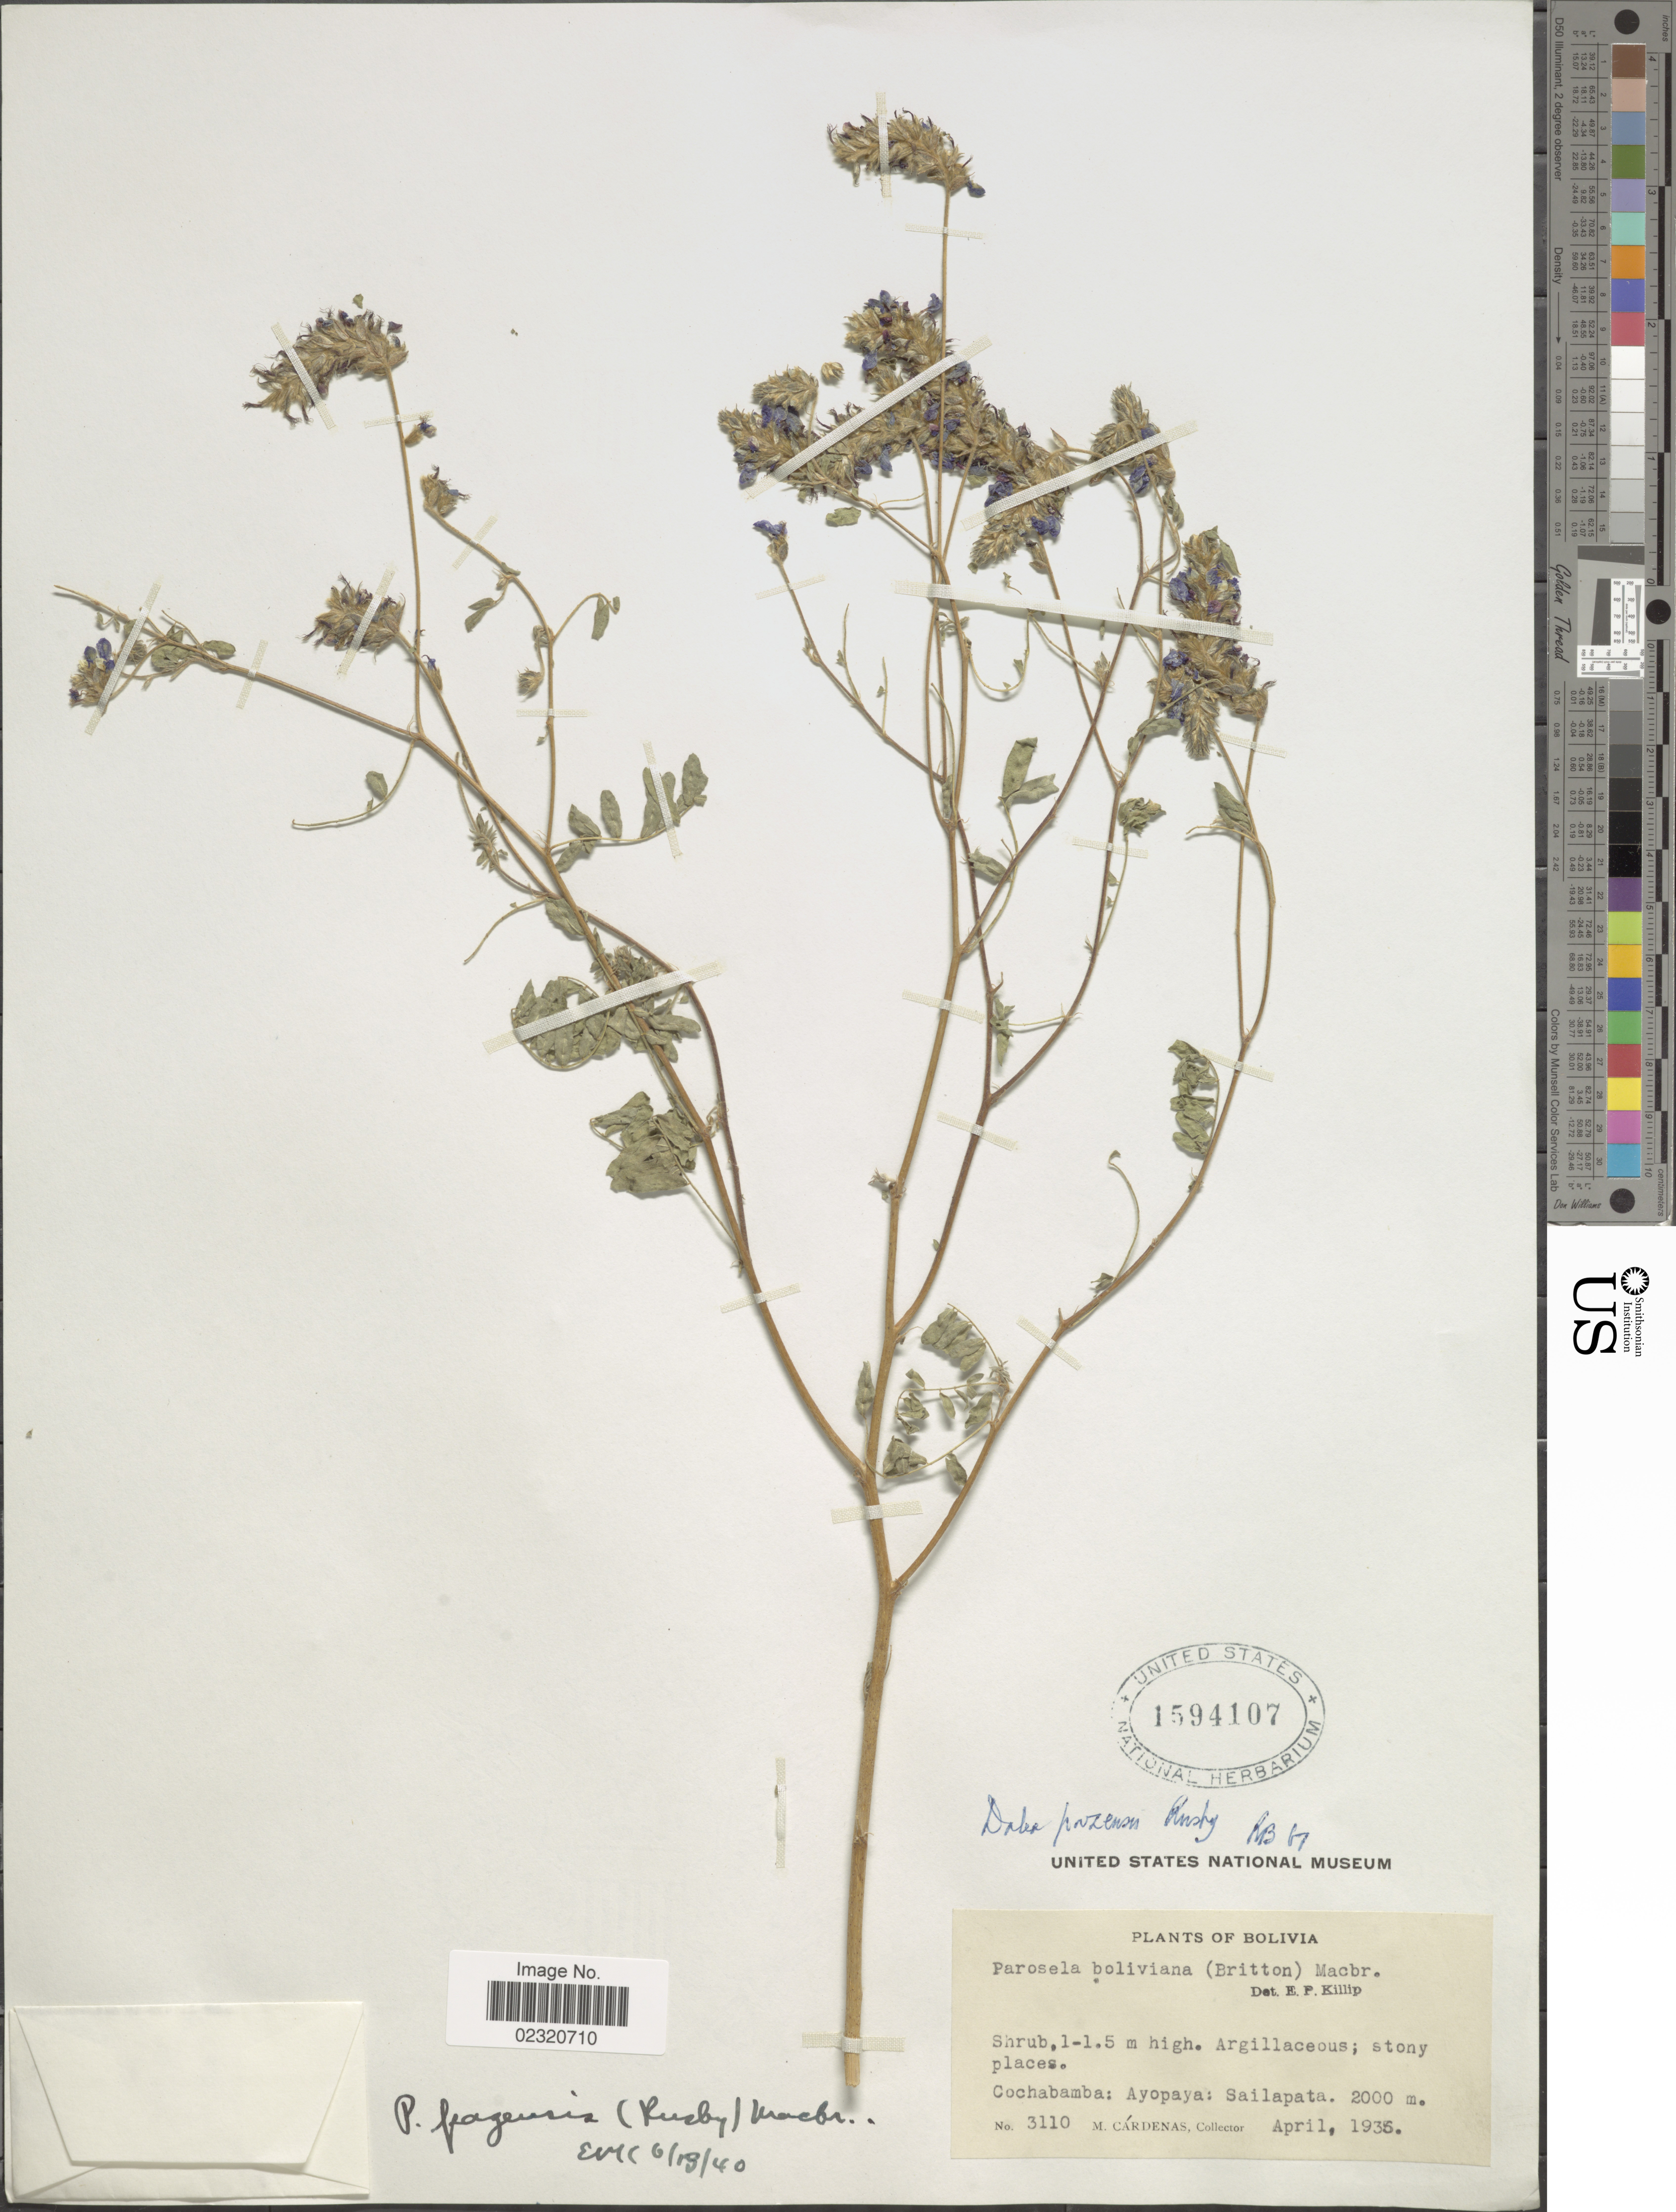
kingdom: Plantae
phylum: Tracheophyta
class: Magnoliopsida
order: Fabales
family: Fabaceae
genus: Dalea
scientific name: Dalea pazensis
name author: Rusby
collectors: M. Cárdenas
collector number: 3110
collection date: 1935-04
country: Bolivia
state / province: Cochabamba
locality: Ayopaya: Sailapata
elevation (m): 2000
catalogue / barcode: US 1594107